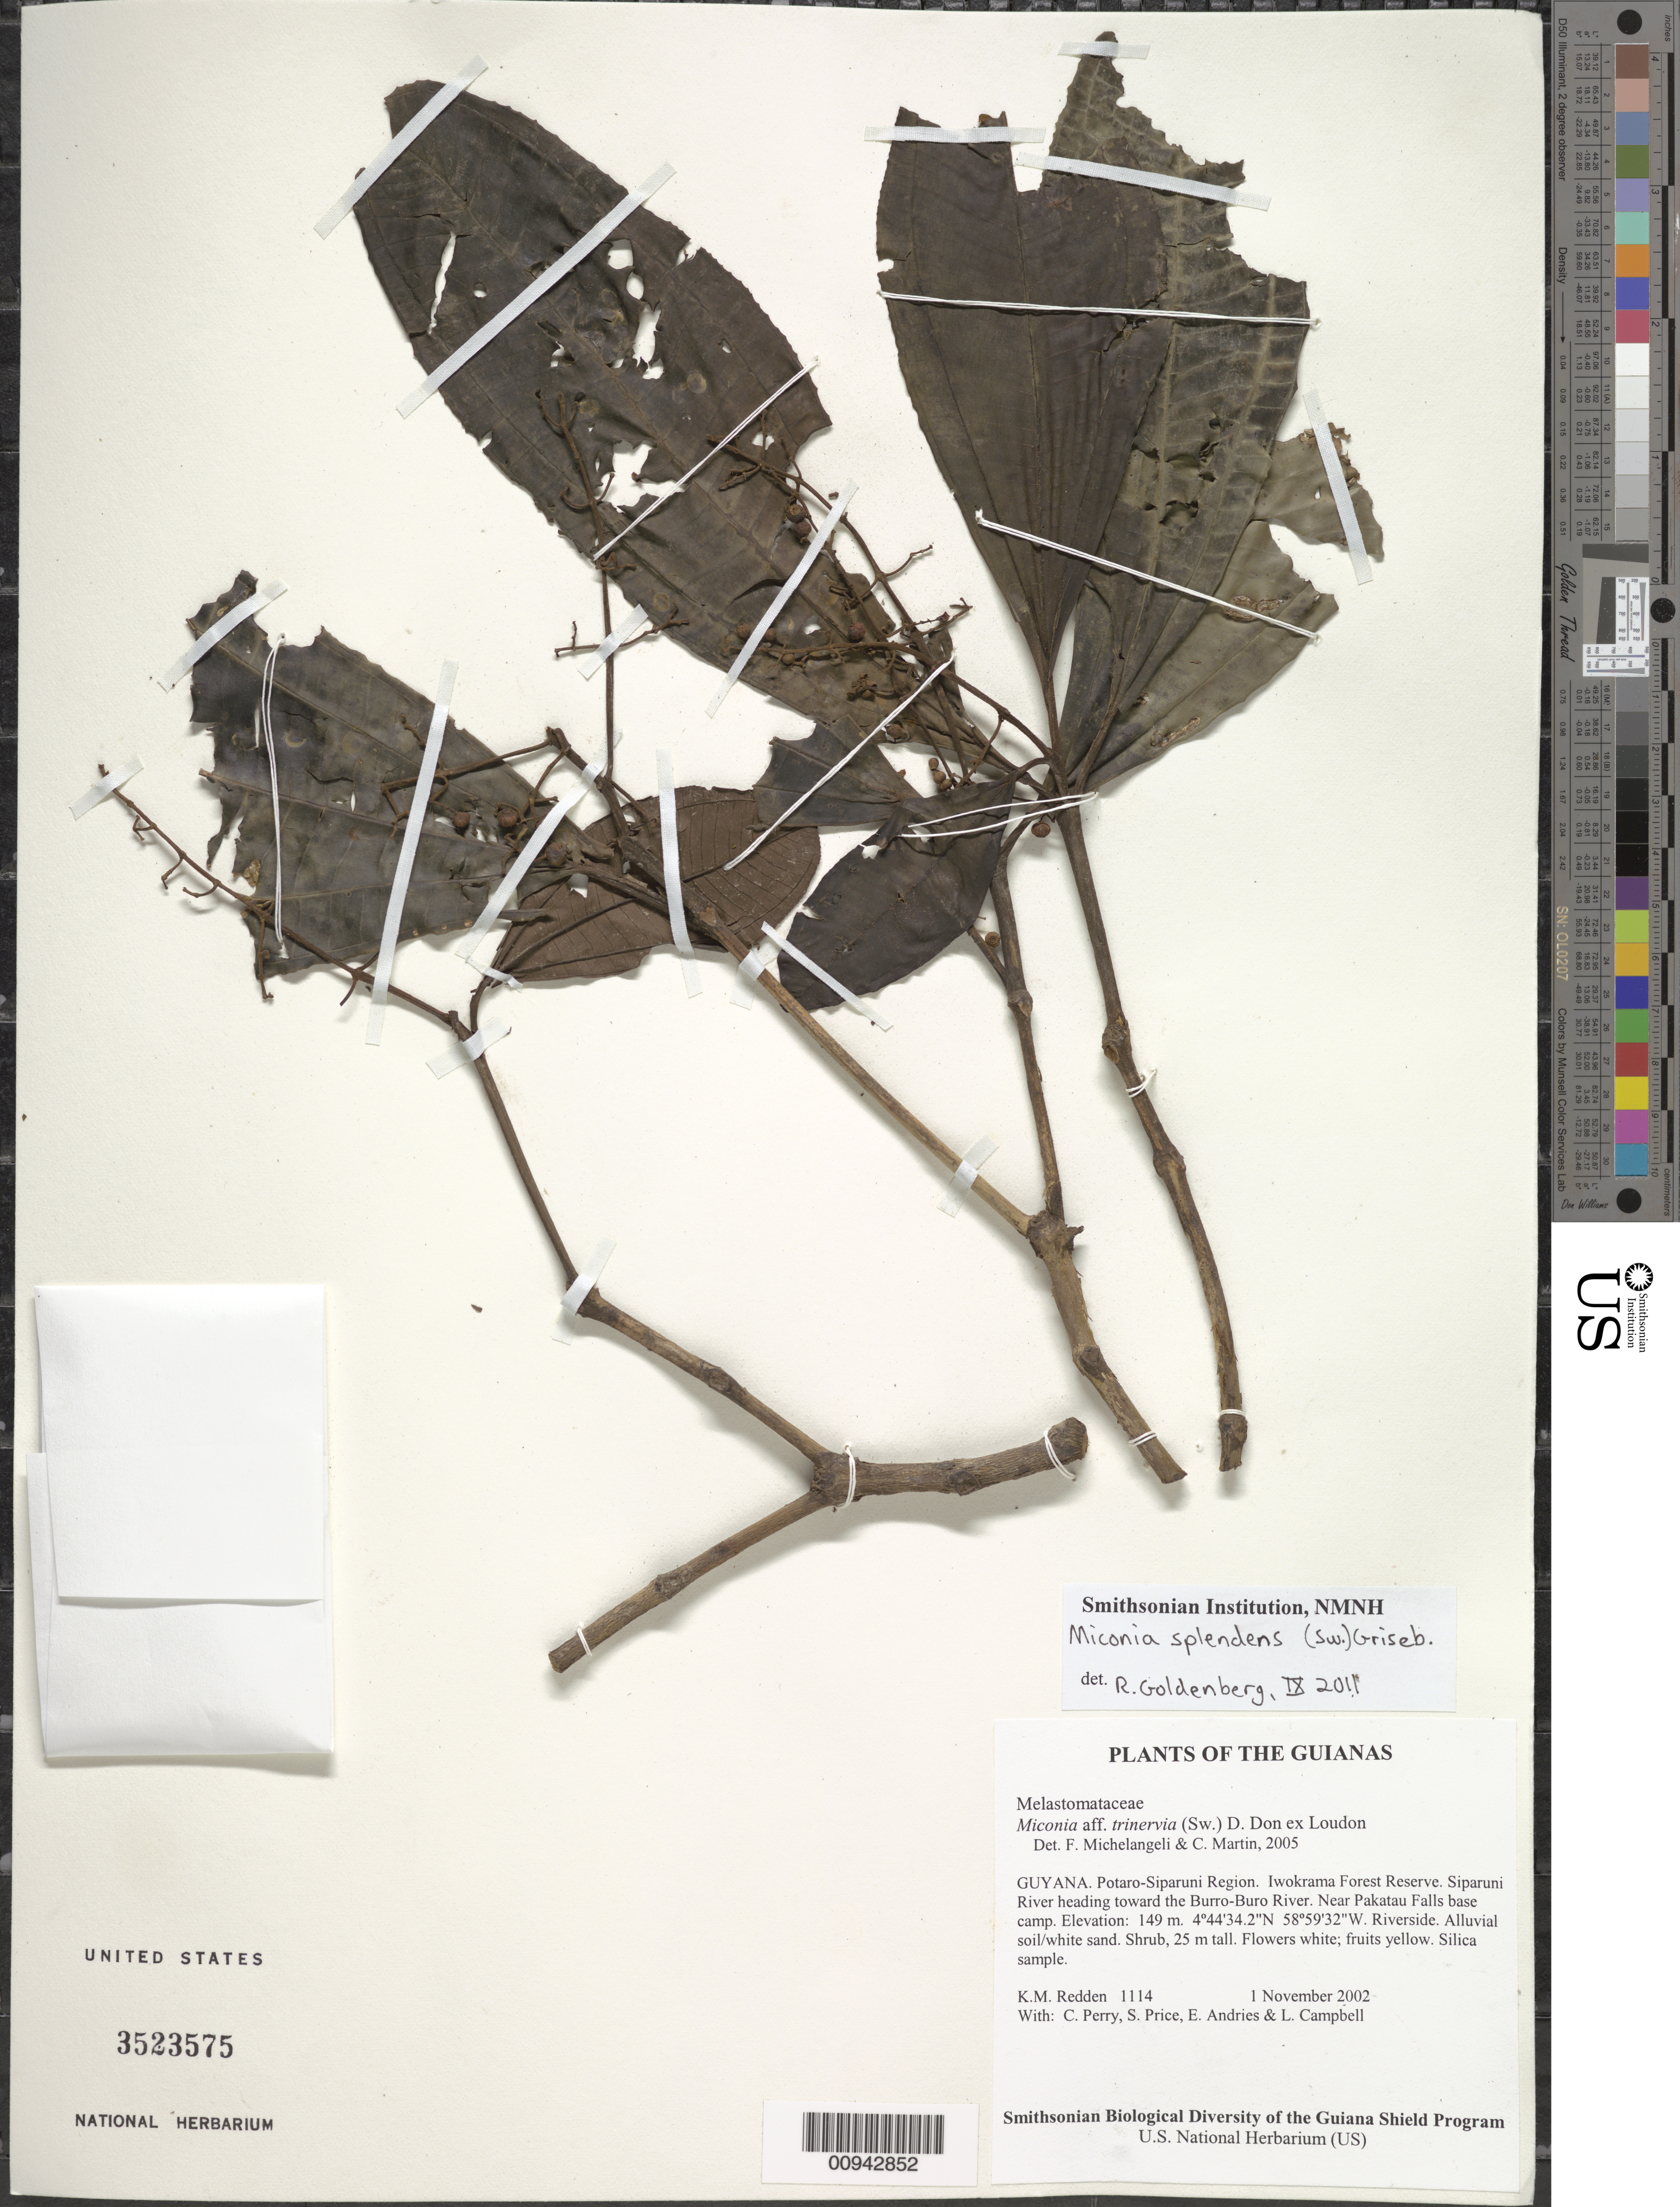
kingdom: Plantae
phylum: Tracheophyta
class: Magnoliopsida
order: Myrtales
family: Melastomataceae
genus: Miconia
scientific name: Miconia splendens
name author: (Sw.) Griseb.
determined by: Goldenberg, R.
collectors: K. M. Redden, C. Perry, S. Price, E. Andries & L. Campbell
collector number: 1114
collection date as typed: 1 November 2002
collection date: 2002-11-01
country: Guyana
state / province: Potaro-Siparuni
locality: Iwokrama Forest Reserve. Siparuni River heading toward the Burro-Buro River. Near Pakatau Falls base camp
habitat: Riverside. Alluvial soil/white sand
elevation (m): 149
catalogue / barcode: US 3523575